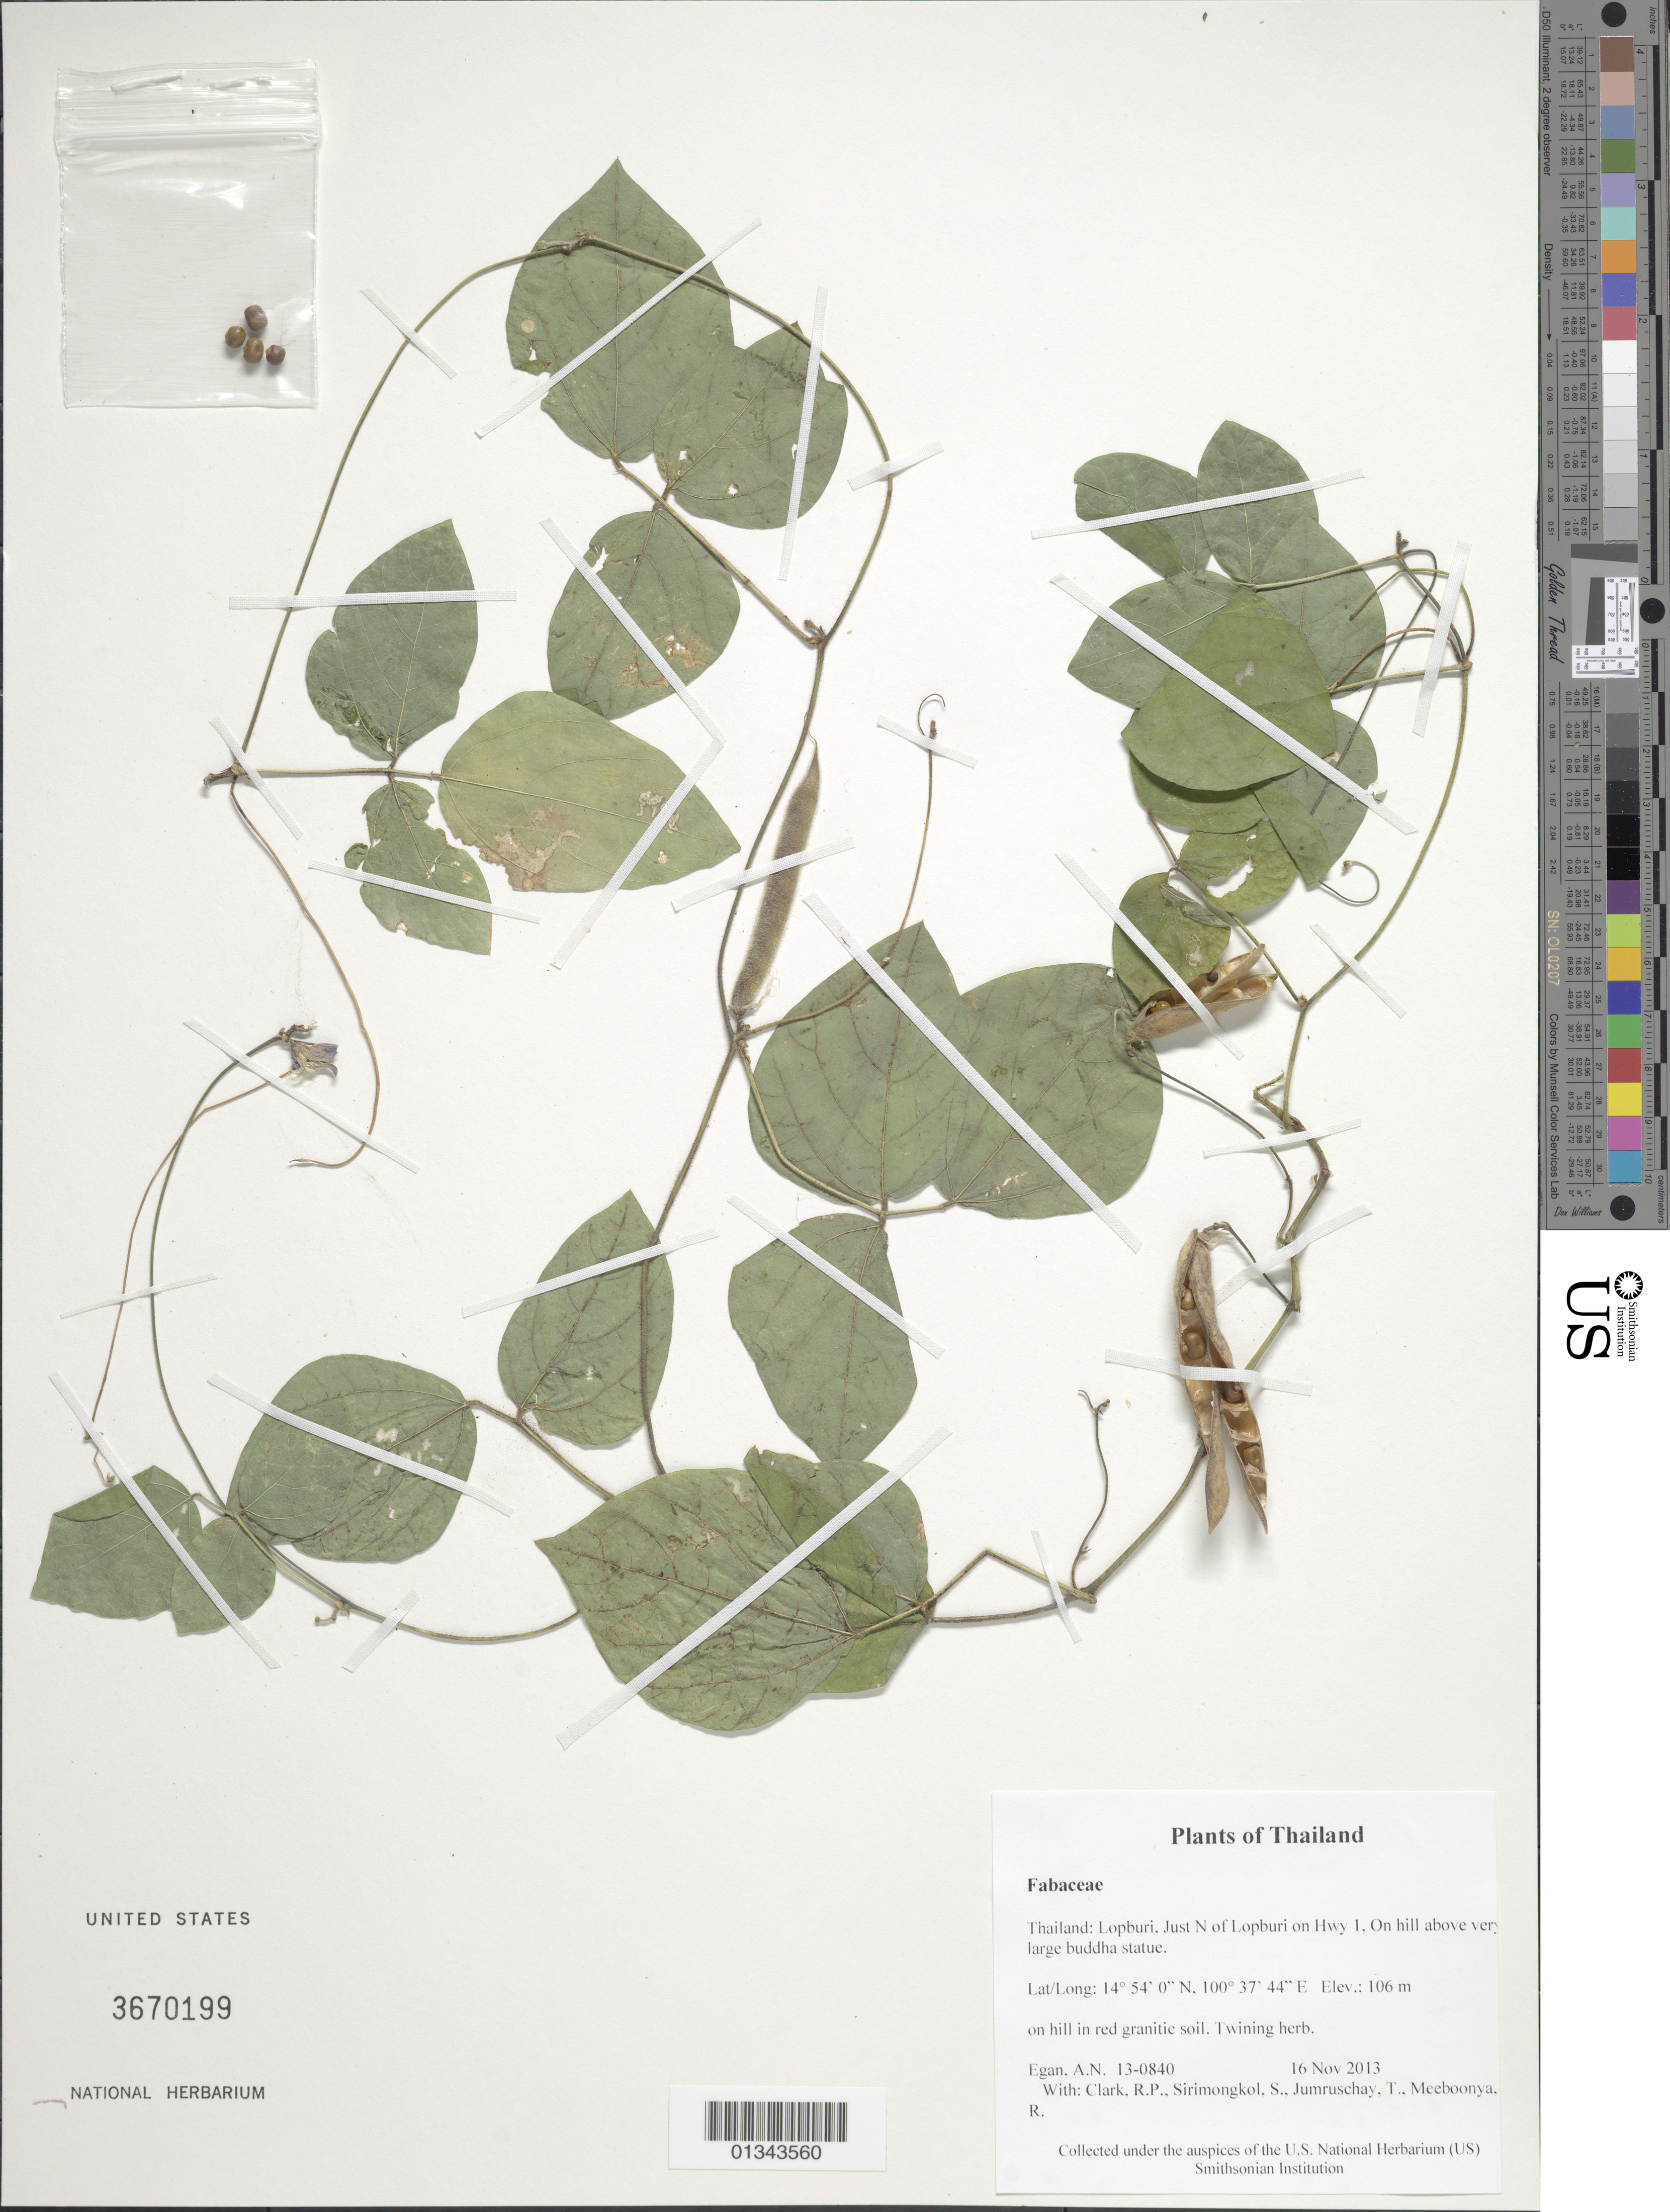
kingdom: Plantae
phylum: Tracheophyta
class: Magnoliopsida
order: Fabales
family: Fabaceae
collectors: A. N. Egan, R. P. Clark, S. Sirimongkol, T. Jumruschay & R. Meeboonya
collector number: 13-0840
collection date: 2013-11-16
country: Thailand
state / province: Lop Buri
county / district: Mueang Lopburi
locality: Just N of Lopburi on Hwy 1, On hill above very large buddha statue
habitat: on hill in red granitic soil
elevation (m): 106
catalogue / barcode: US 3670199